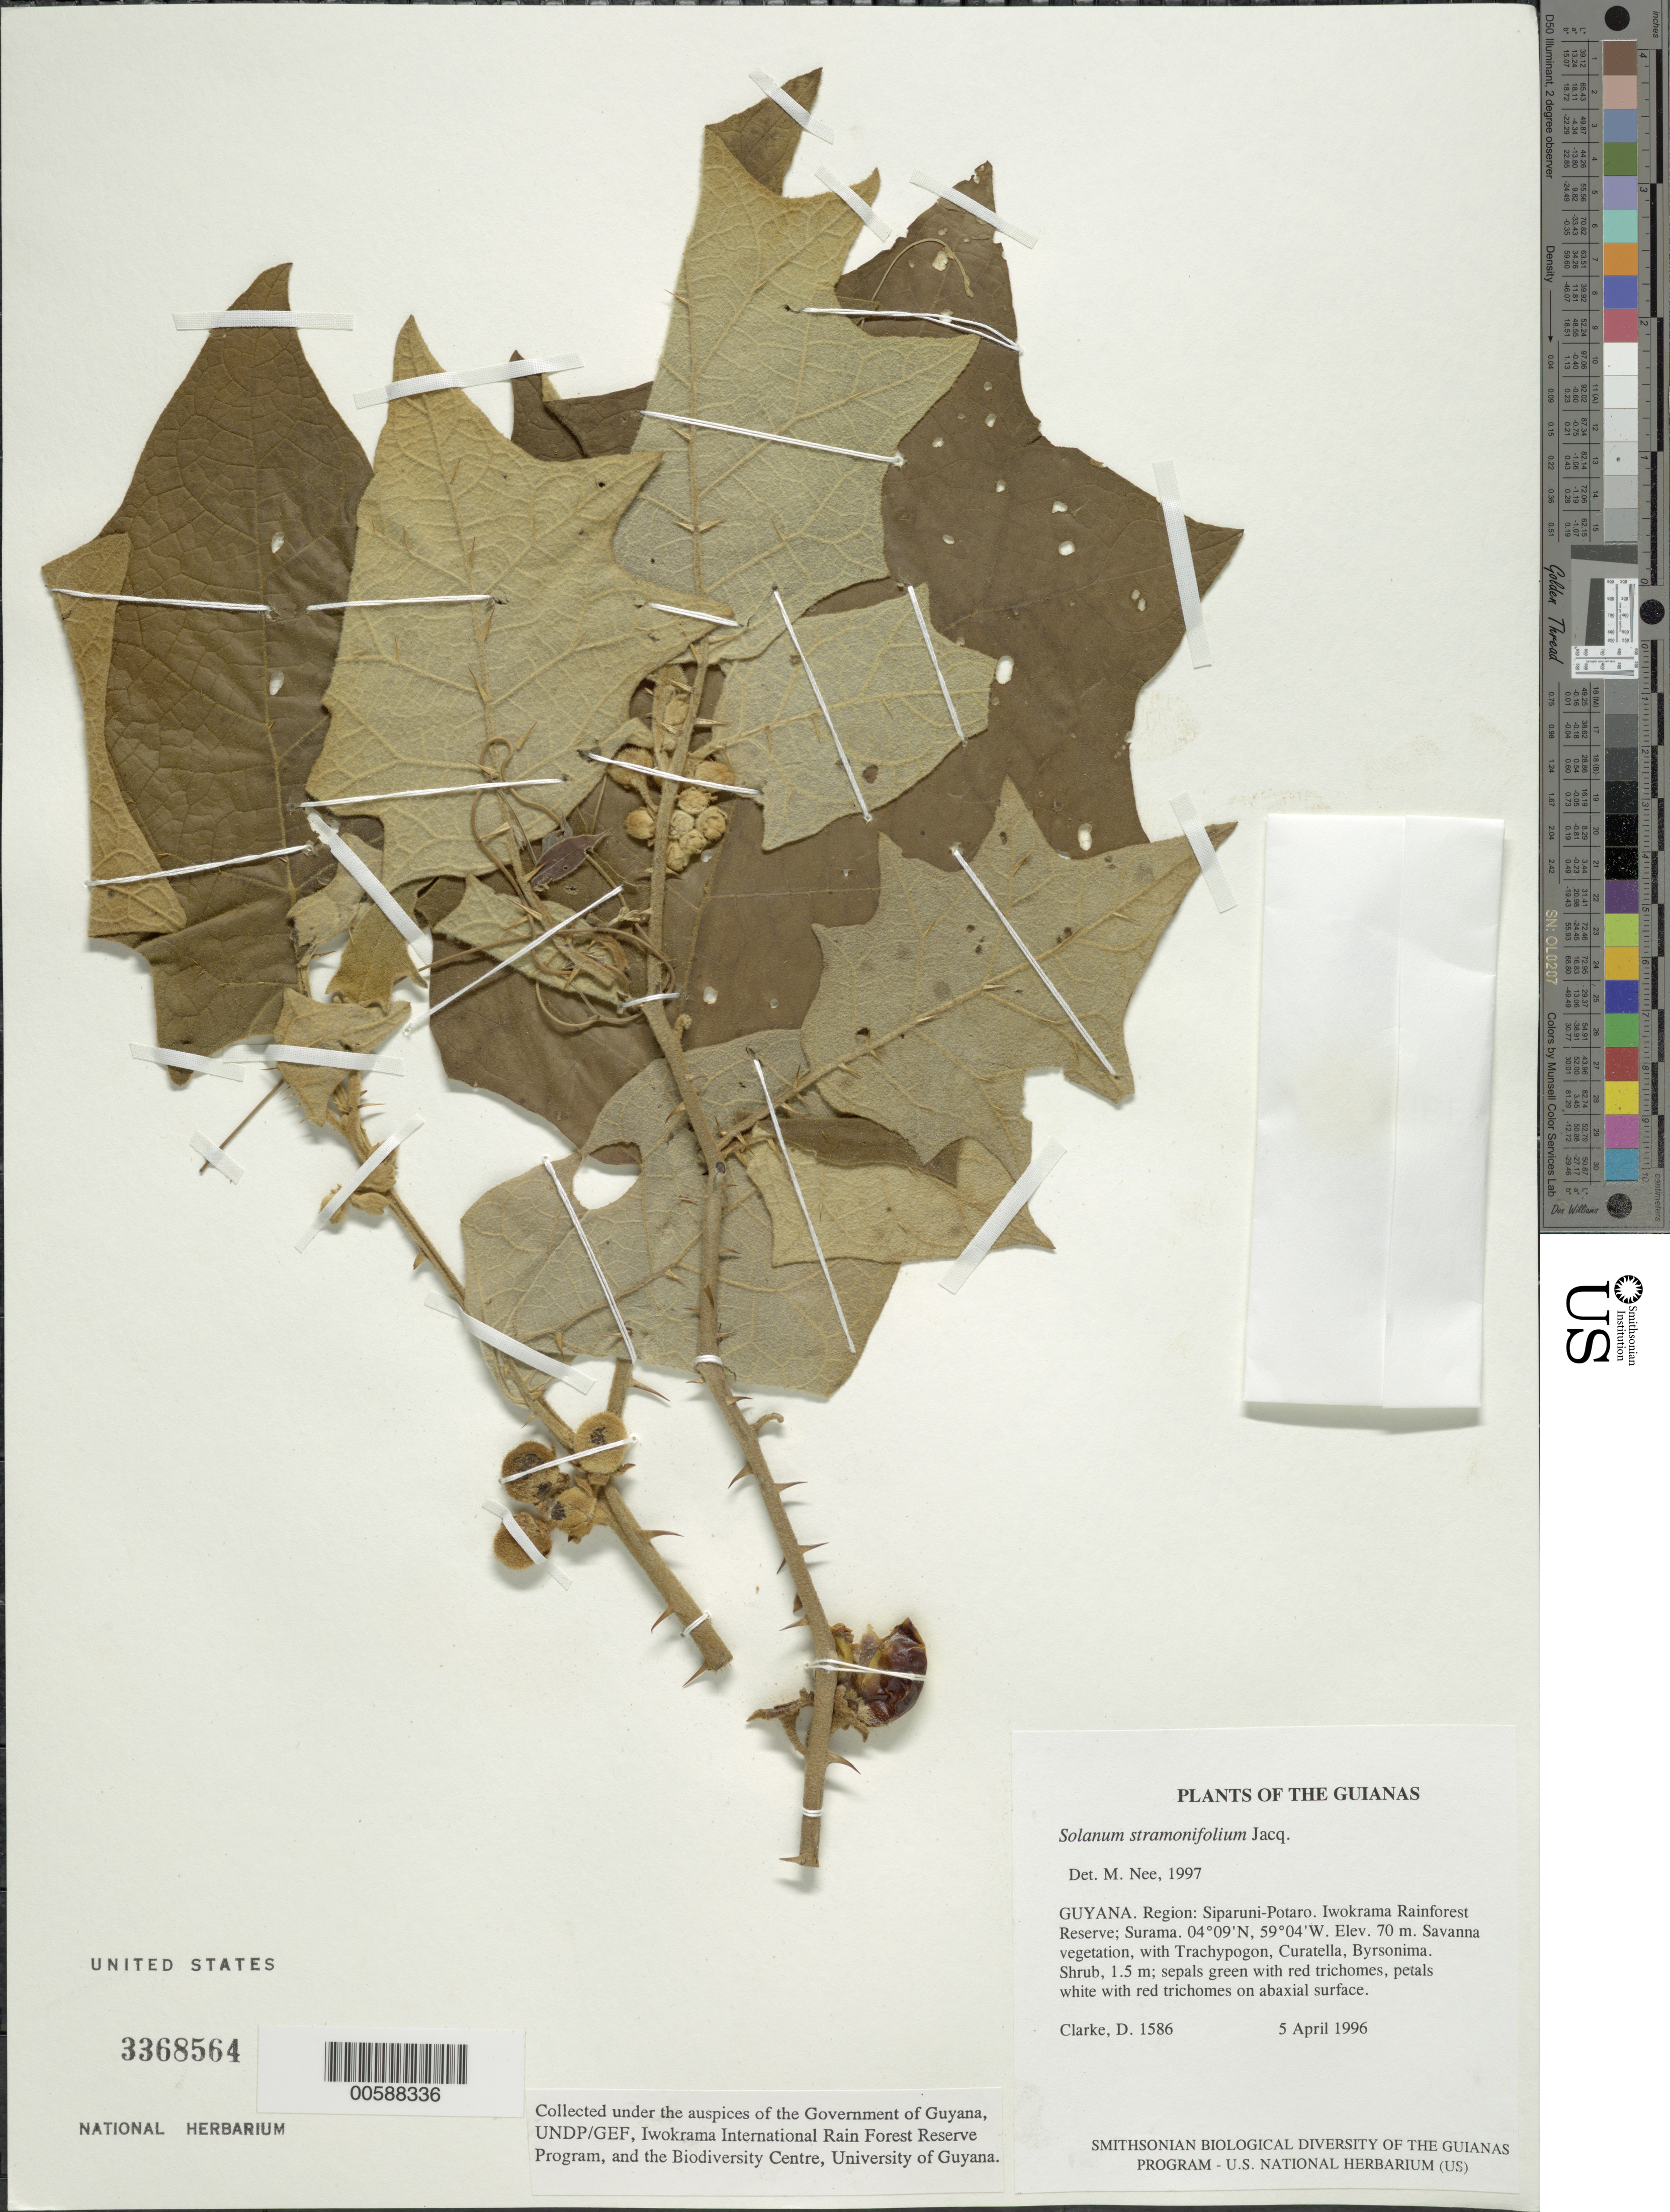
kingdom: Plantae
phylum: Tracheophyta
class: Magnoliopsida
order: Solanales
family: Solanaceae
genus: Solanum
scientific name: Solanum stramoniifolium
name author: Jacq.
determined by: Nee, Michael H.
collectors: H. D. Clarke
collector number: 1586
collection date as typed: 4 Apr 1996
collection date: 1996-04-04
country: Guyana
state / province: Potaro-Siparuni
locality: Iwokrama Rainforest Reserve; Surama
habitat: Savanna vegetation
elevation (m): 70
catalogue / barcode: US 3368564